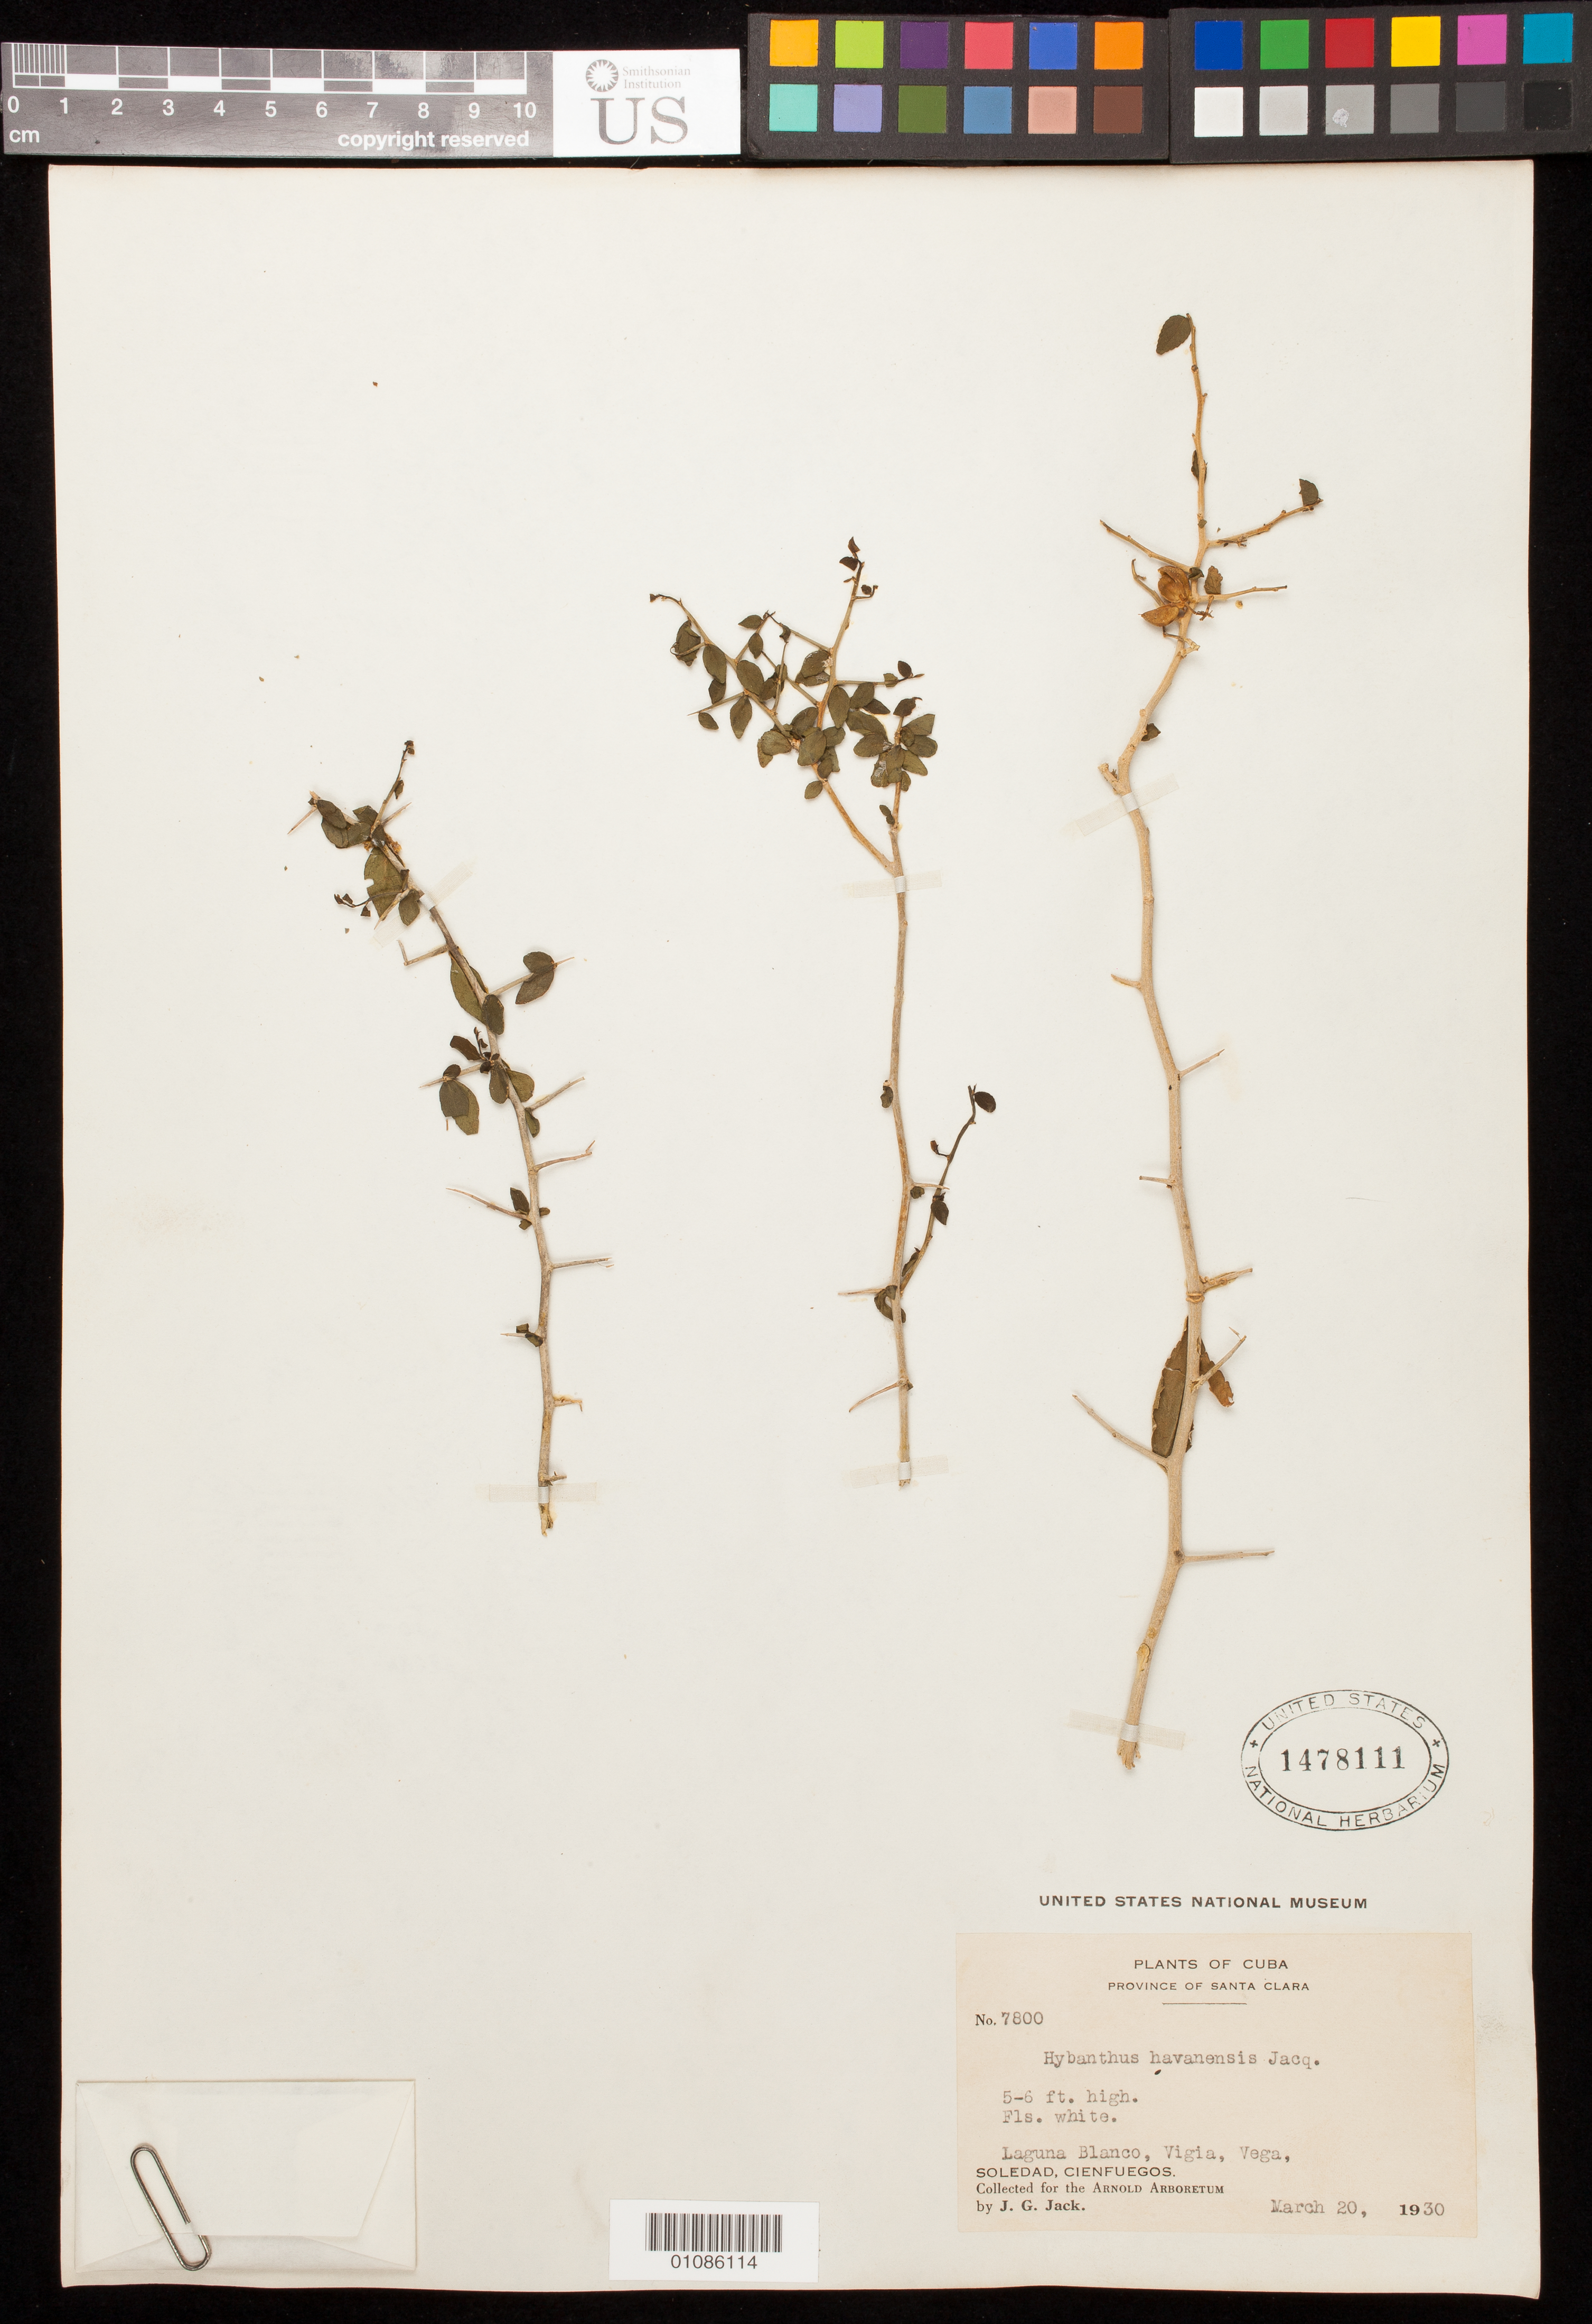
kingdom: Plantae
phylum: Tracheophyta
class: Magnoliopsida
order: Malpighiales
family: Violaceae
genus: Hybanthus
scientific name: Hybanthus havanensis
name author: Jacq.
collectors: J. G. Jack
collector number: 7800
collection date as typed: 20 Mar 1930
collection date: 1930-03-20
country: Cuba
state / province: Villa Clara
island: Cuba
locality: Santa Clara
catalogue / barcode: US 1478111